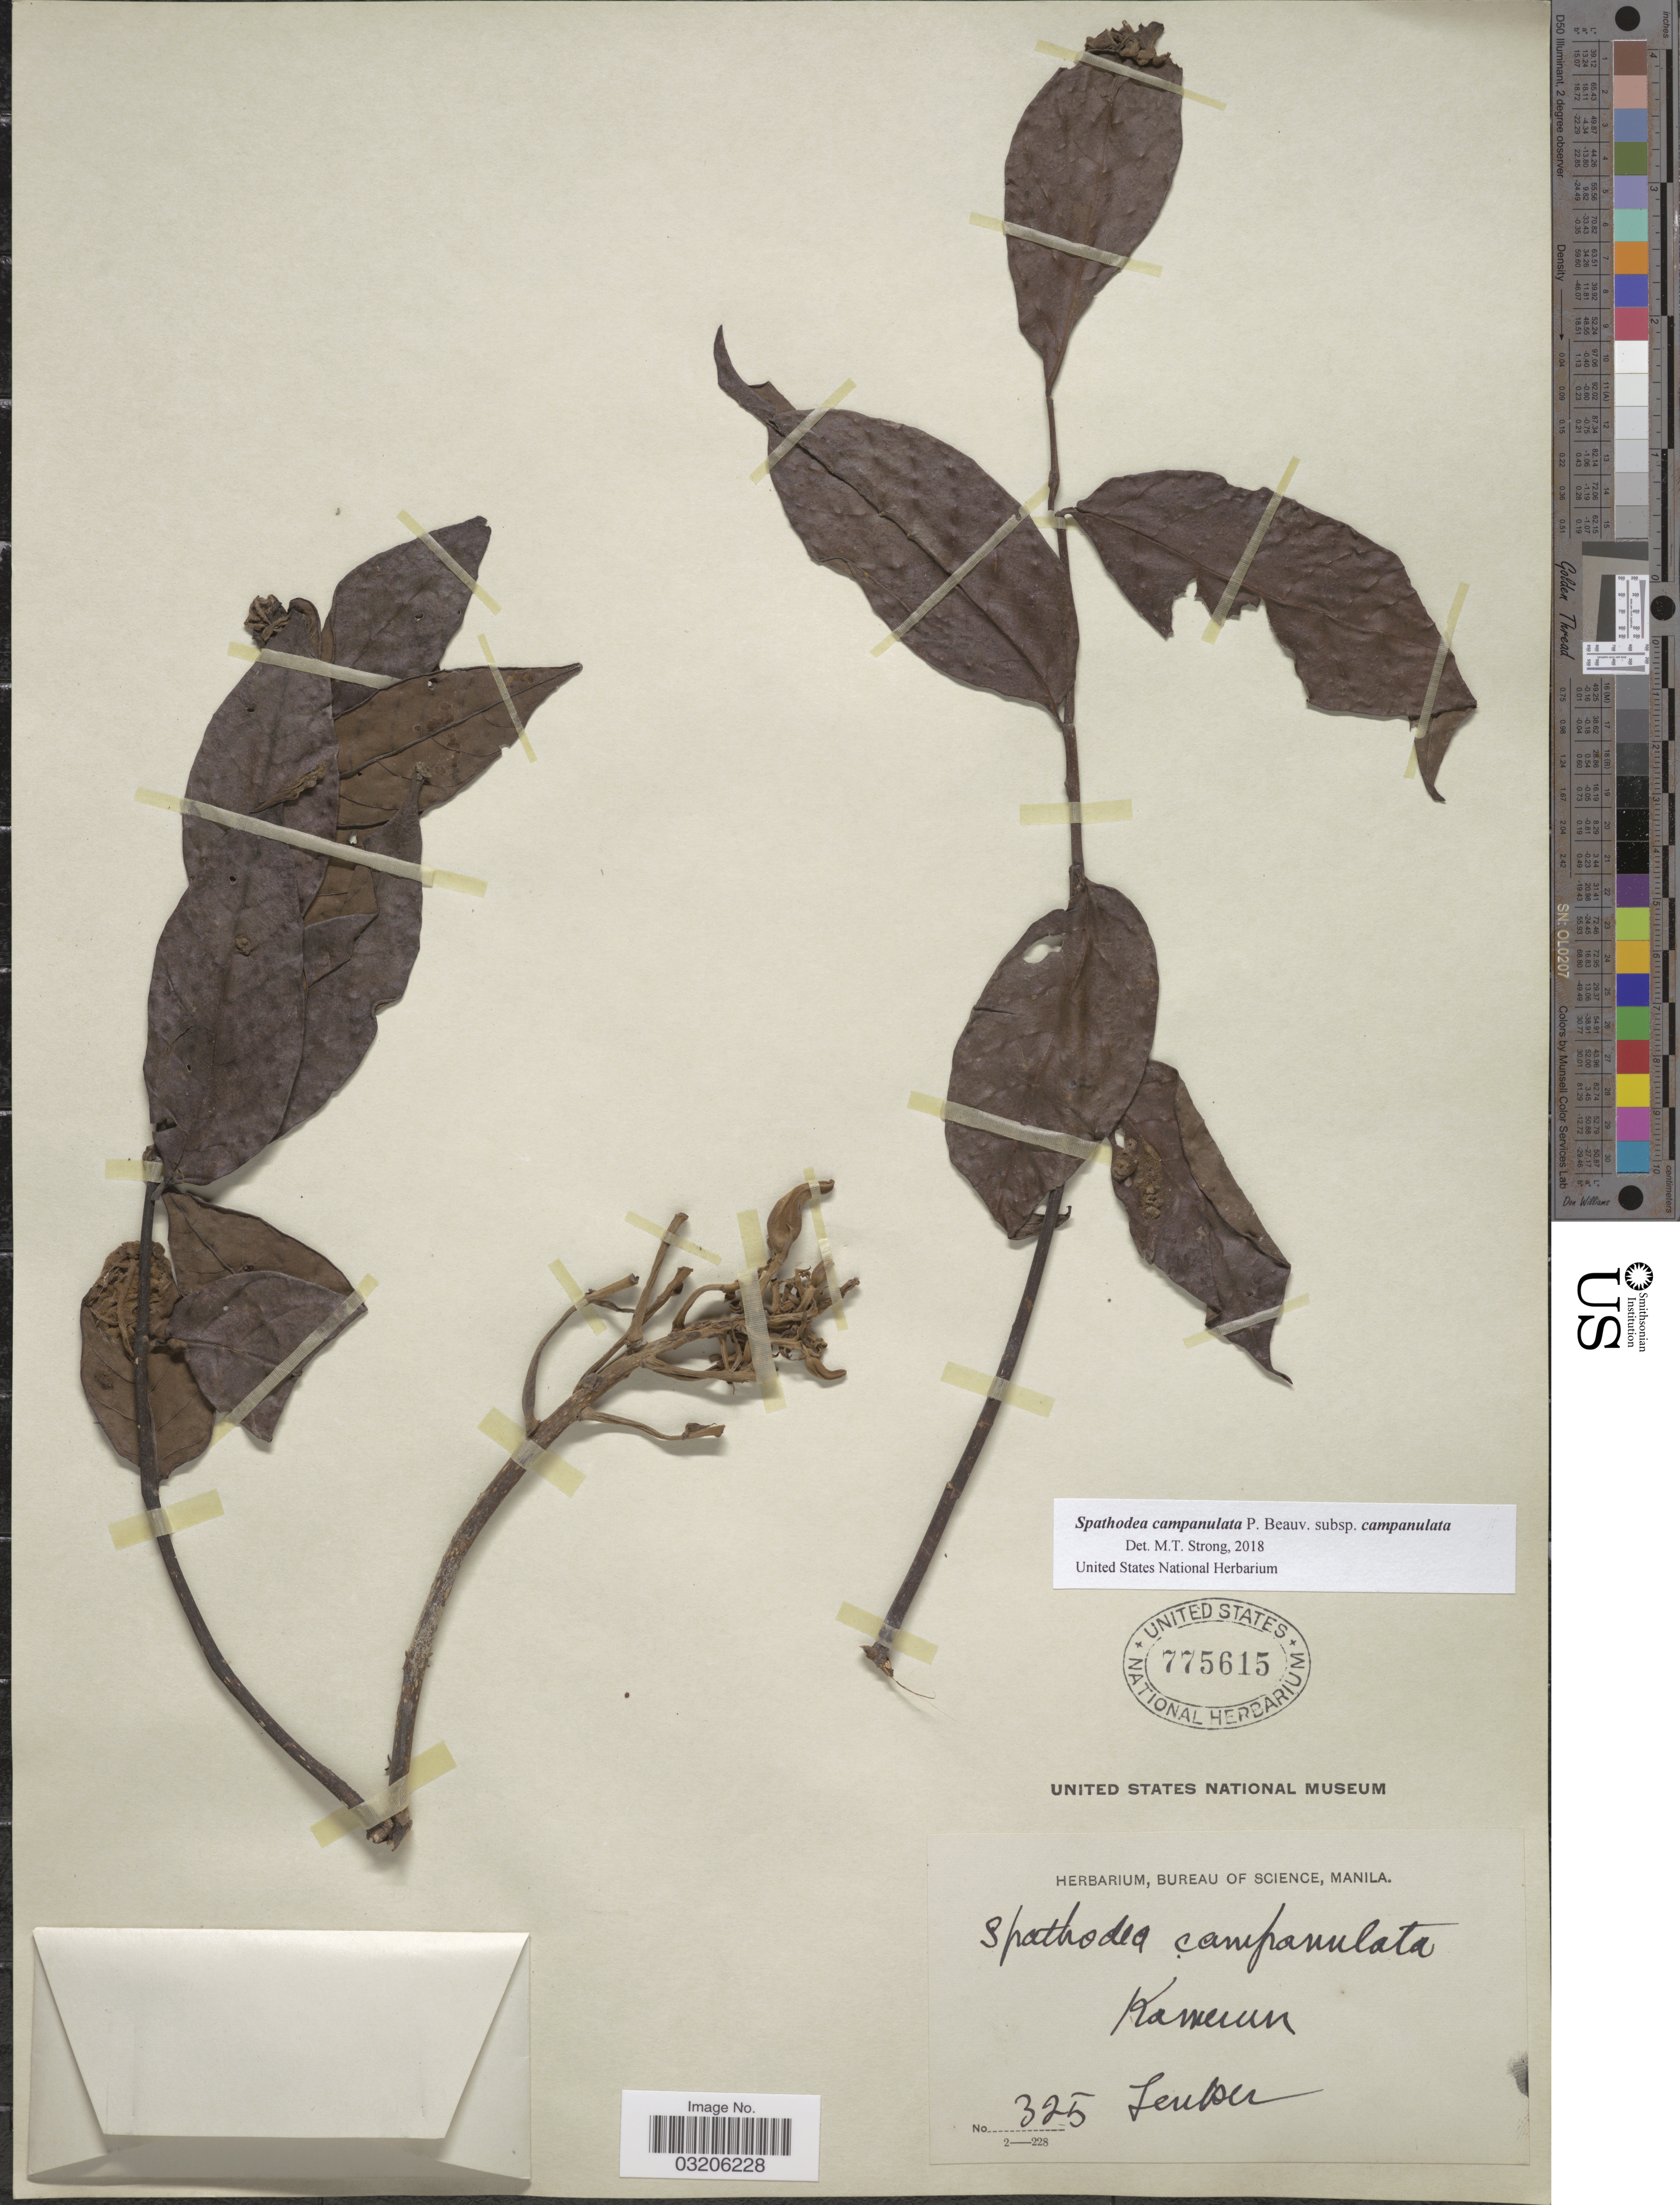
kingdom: Plantae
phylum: Tracheophyta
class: Magnoliopsida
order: Lamiales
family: Bignoniaceae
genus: Spathodea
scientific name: Spathodea campanulata subsp. campanulata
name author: P. Beauv.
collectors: Zenker, --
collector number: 325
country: Cameroon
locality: Kamerun.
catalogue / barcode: US 775615